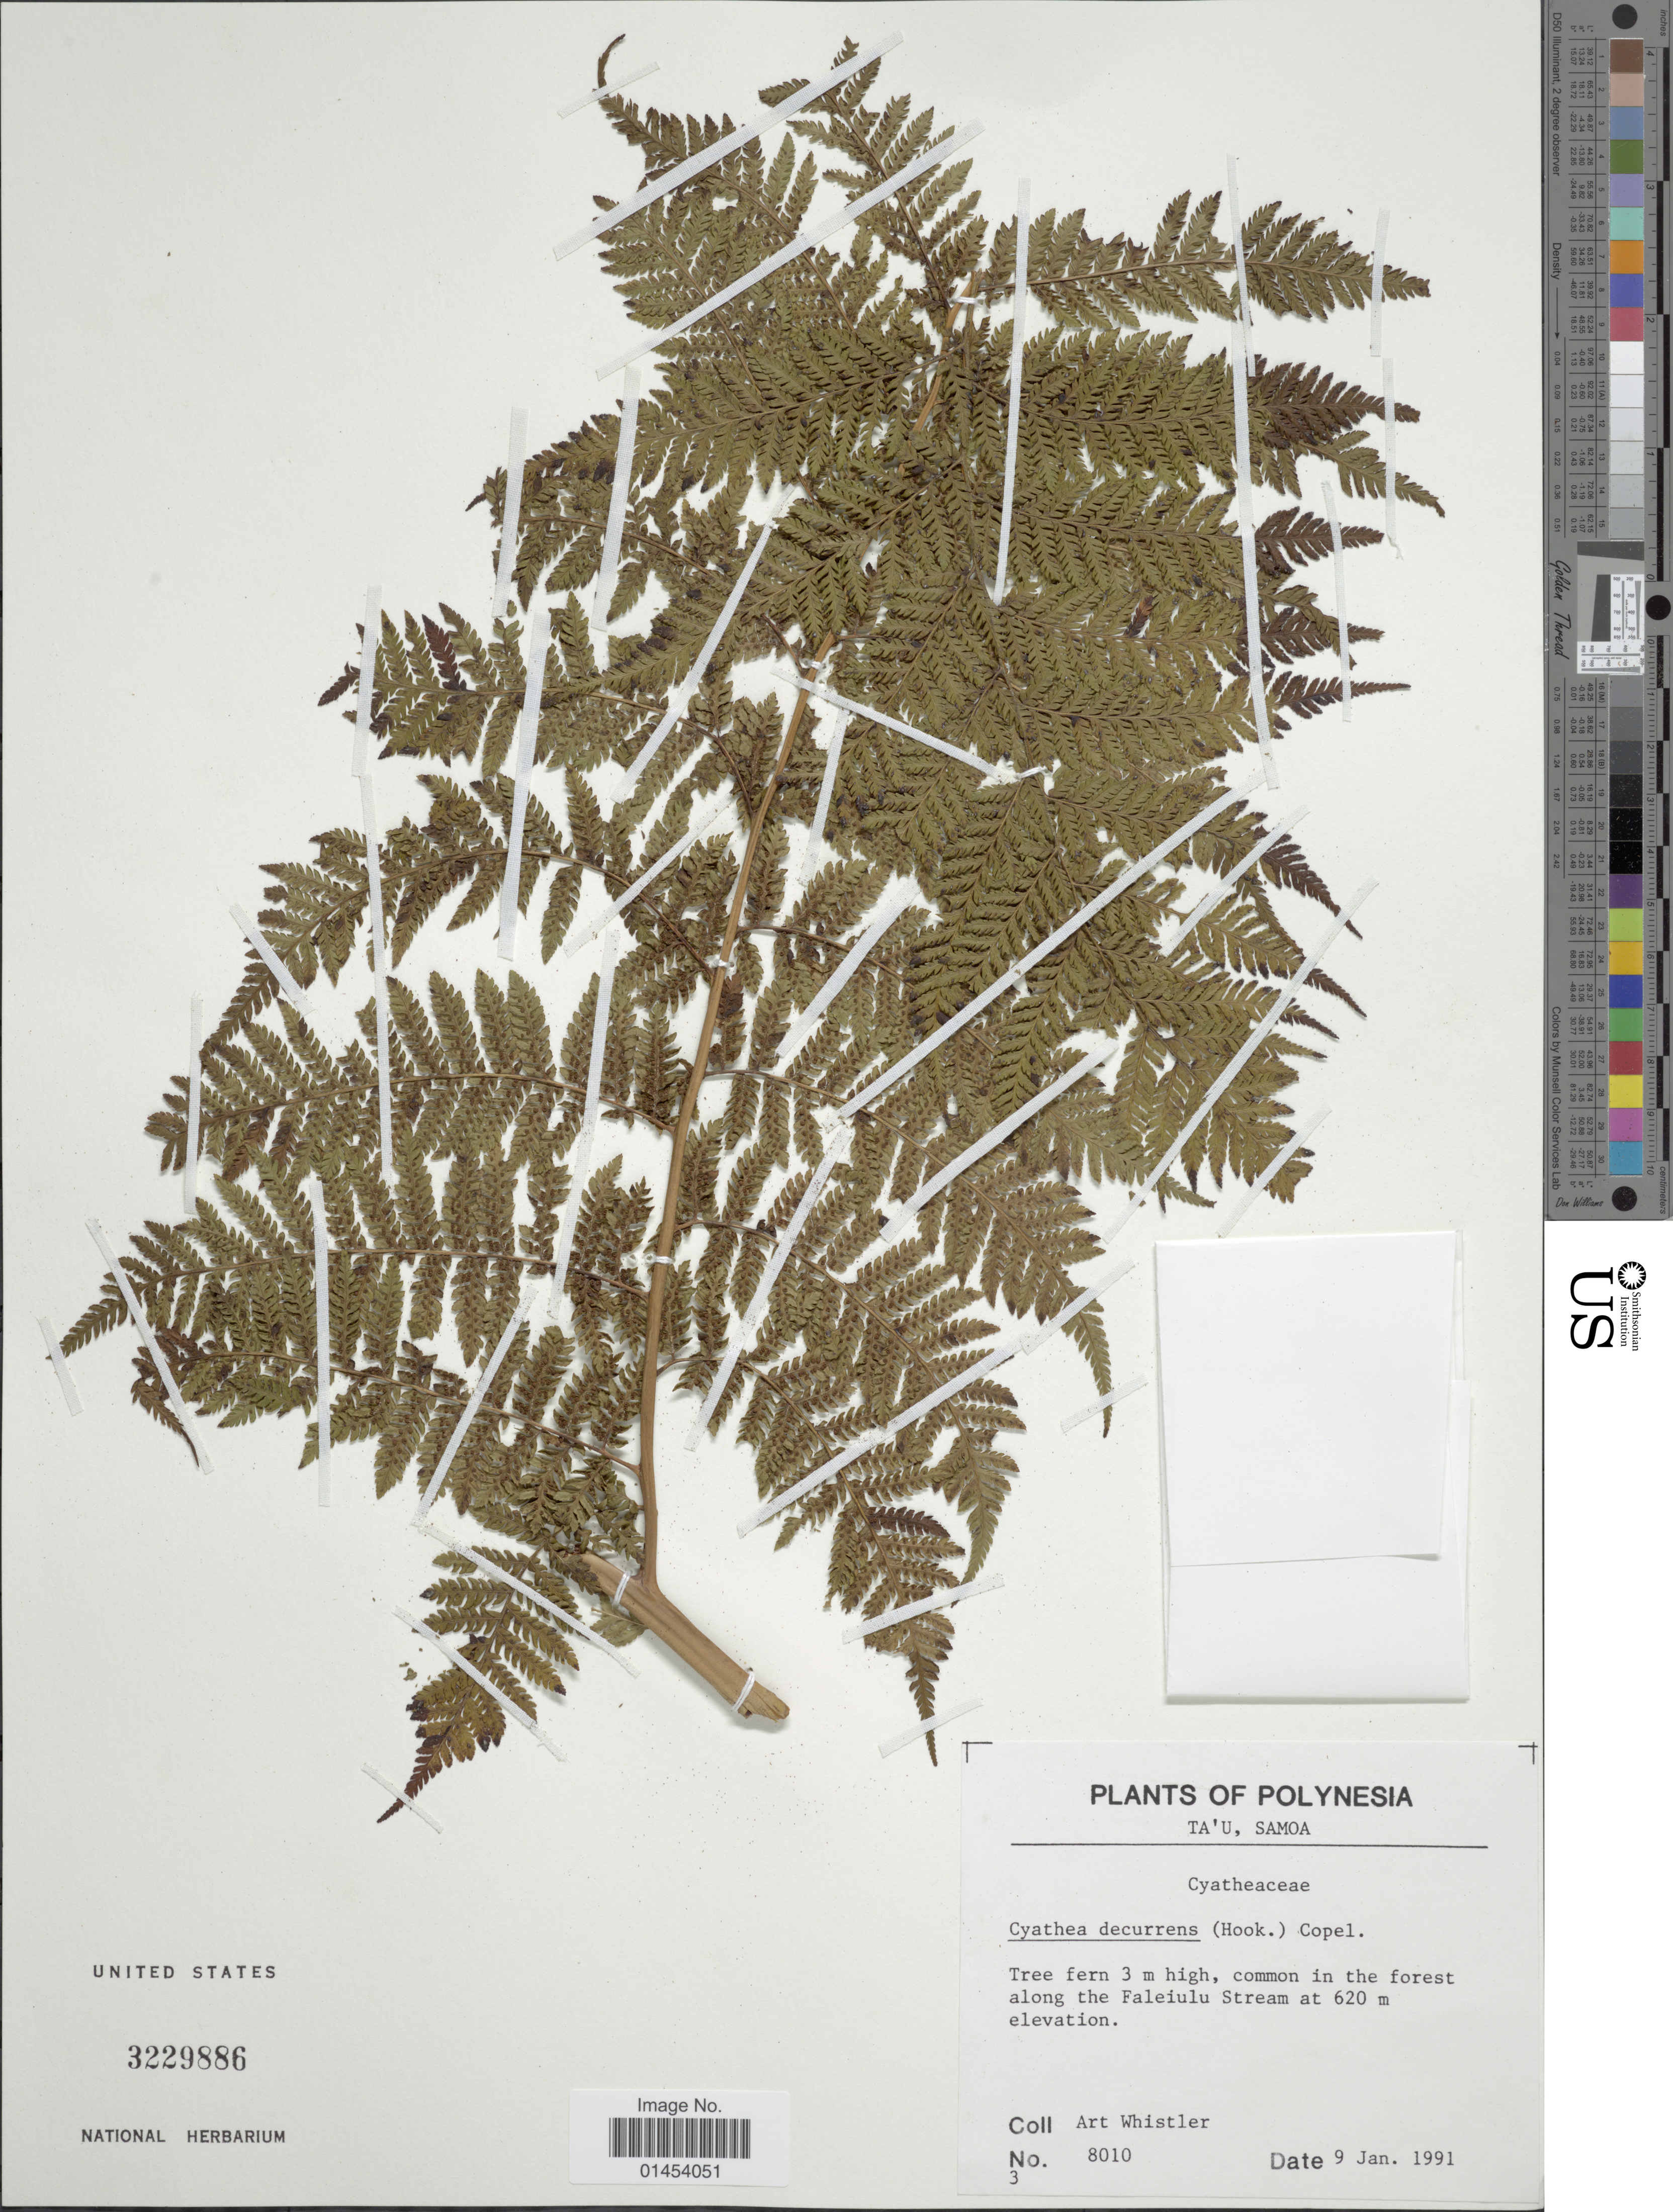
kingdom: Plantae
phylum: Tracheophyta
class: Polypodiopsida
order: Cyatheales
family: Cyatheaceae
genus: Cyathea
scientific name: Cyathea decurrens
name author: (Hook.) Copel.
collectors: A. Whistler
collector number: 8010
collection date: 1991-01-09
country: American Samoa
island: Ta'u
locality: Ta'u, Common in the forest along the Faleiulu Stream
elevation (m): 620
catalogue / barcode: US 3229886